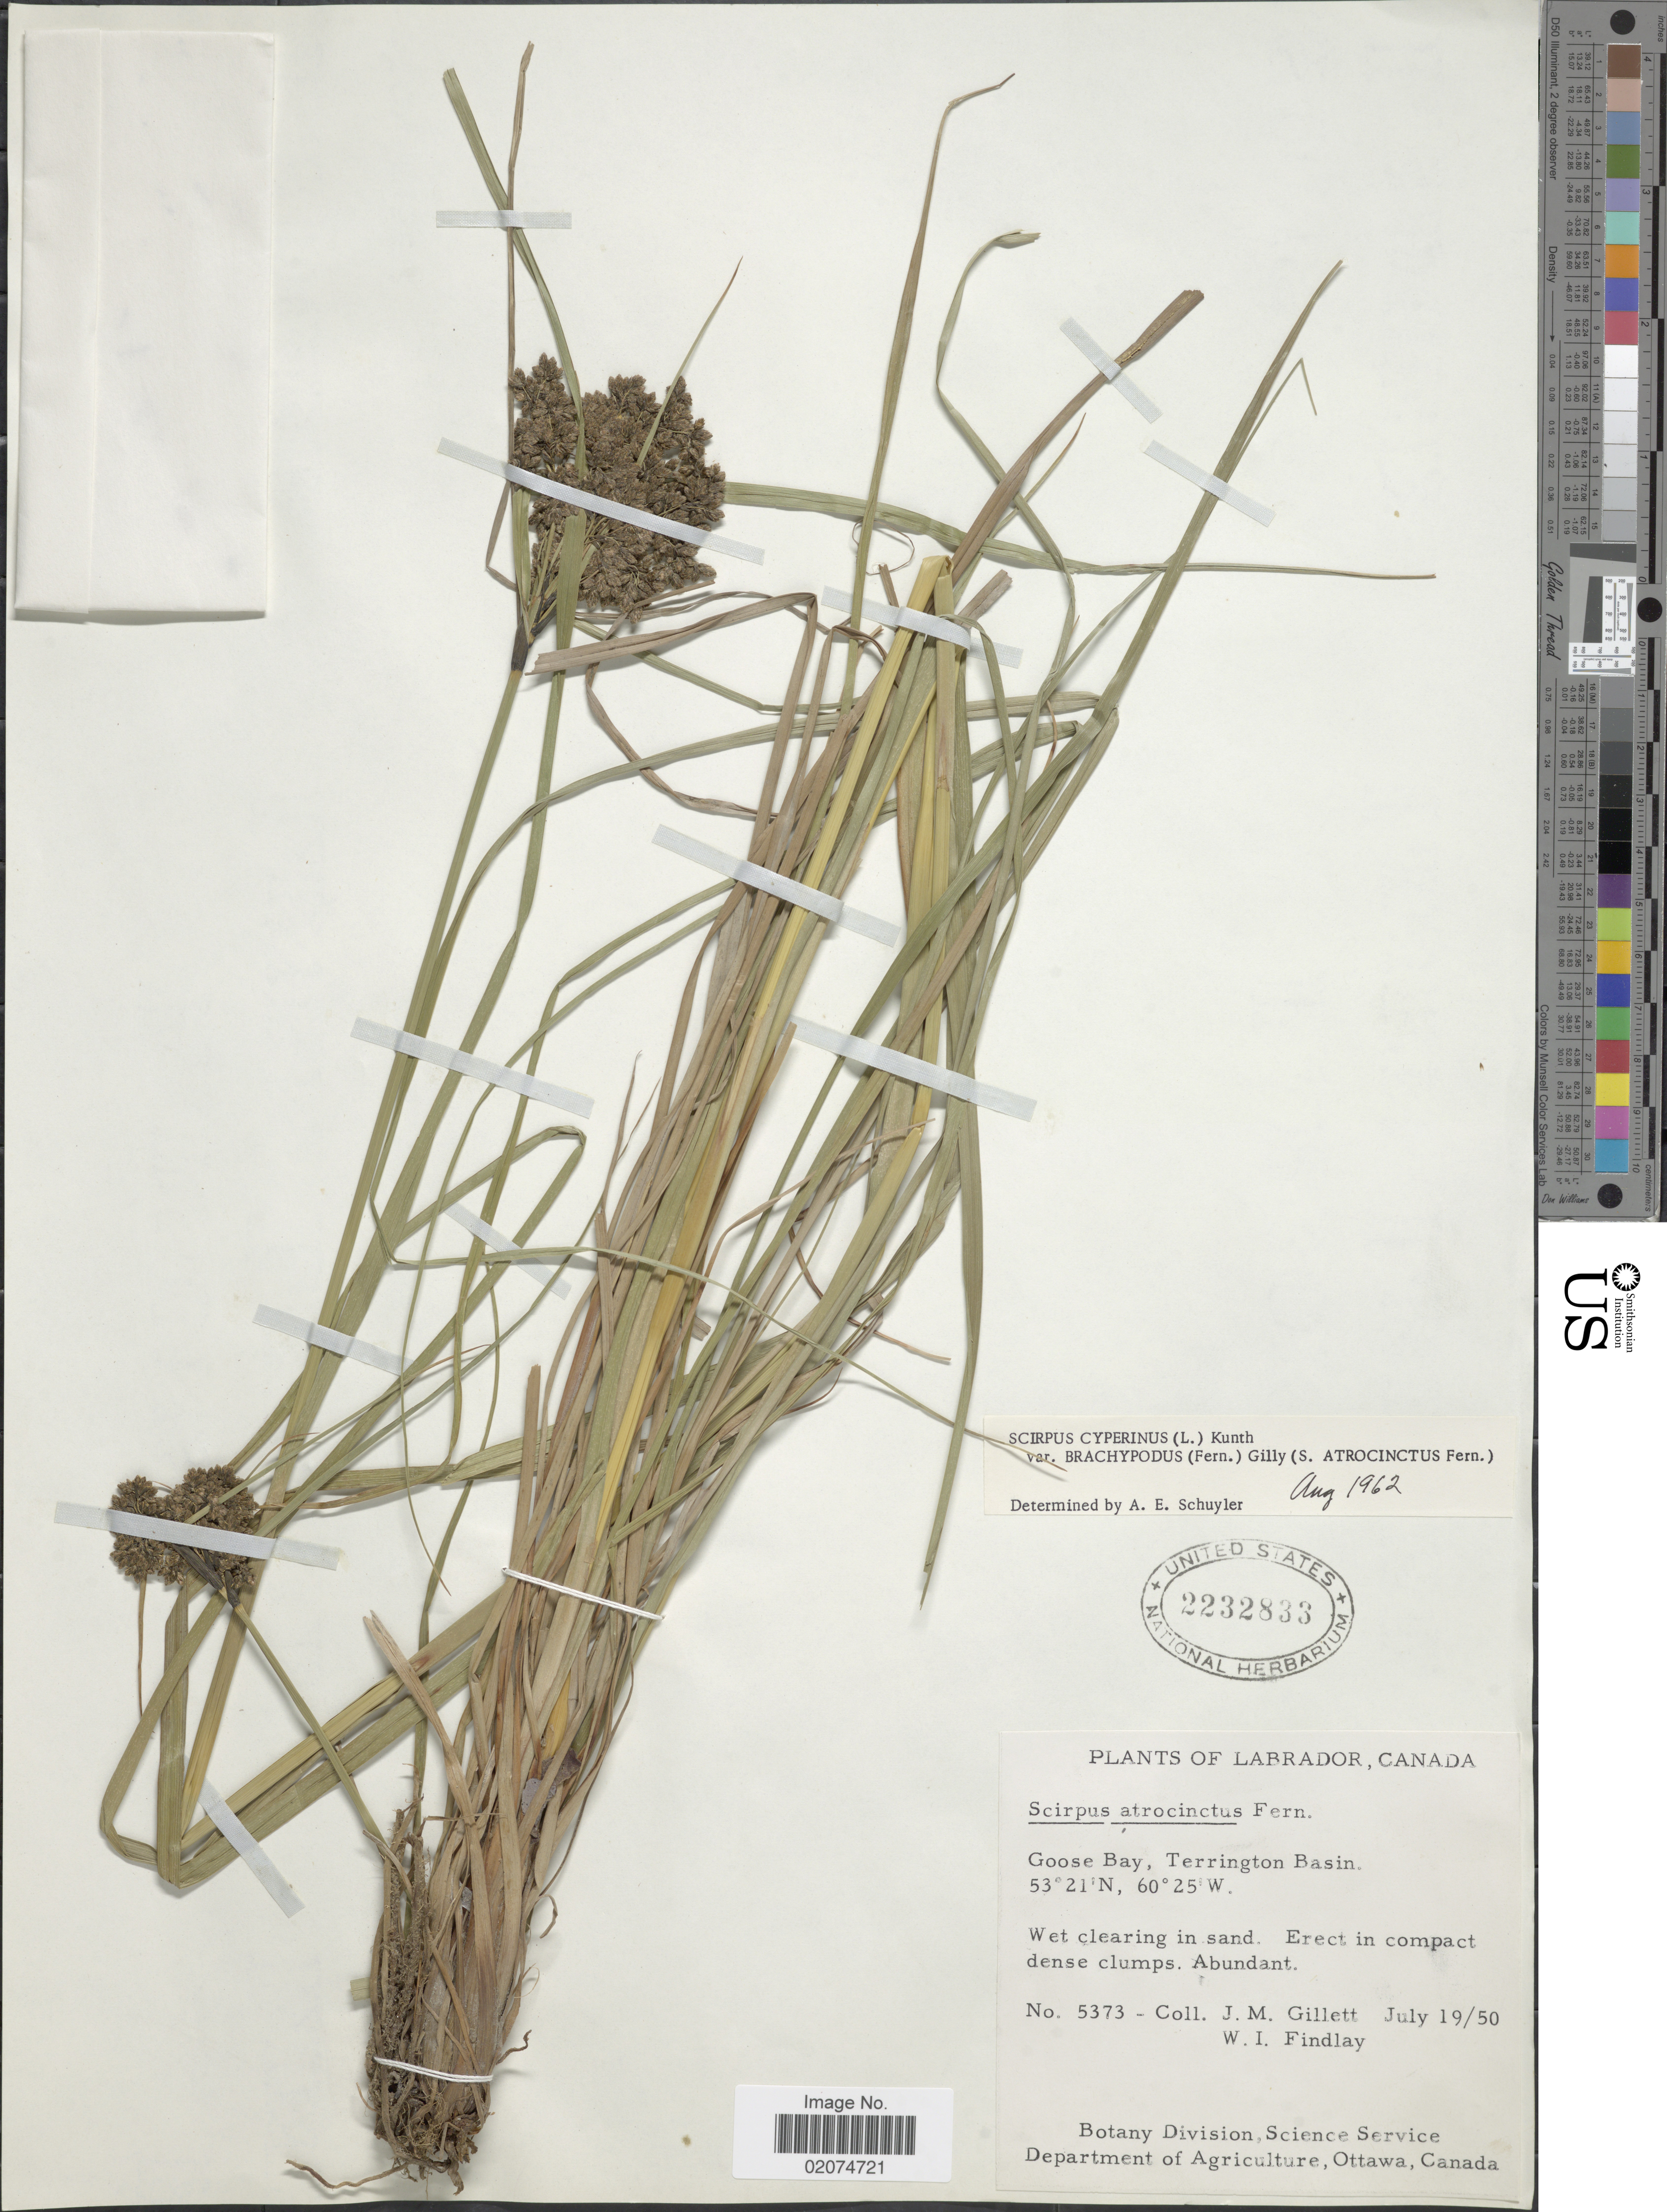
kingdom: Plantae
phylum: Tracheophyta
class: Liliopsida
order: Poales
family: Cyperaceae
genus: Scirpus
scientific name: Scirpus atrocinctus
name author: Fernald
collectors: J. M. Gillet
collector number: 5373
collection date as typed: Transcribed d/m/y: 19/7/50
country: Canada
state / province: Newfoundland and Labrador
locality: Labrador, Canada. Goose Bay, Terrington Basin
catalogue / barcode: US 2232833